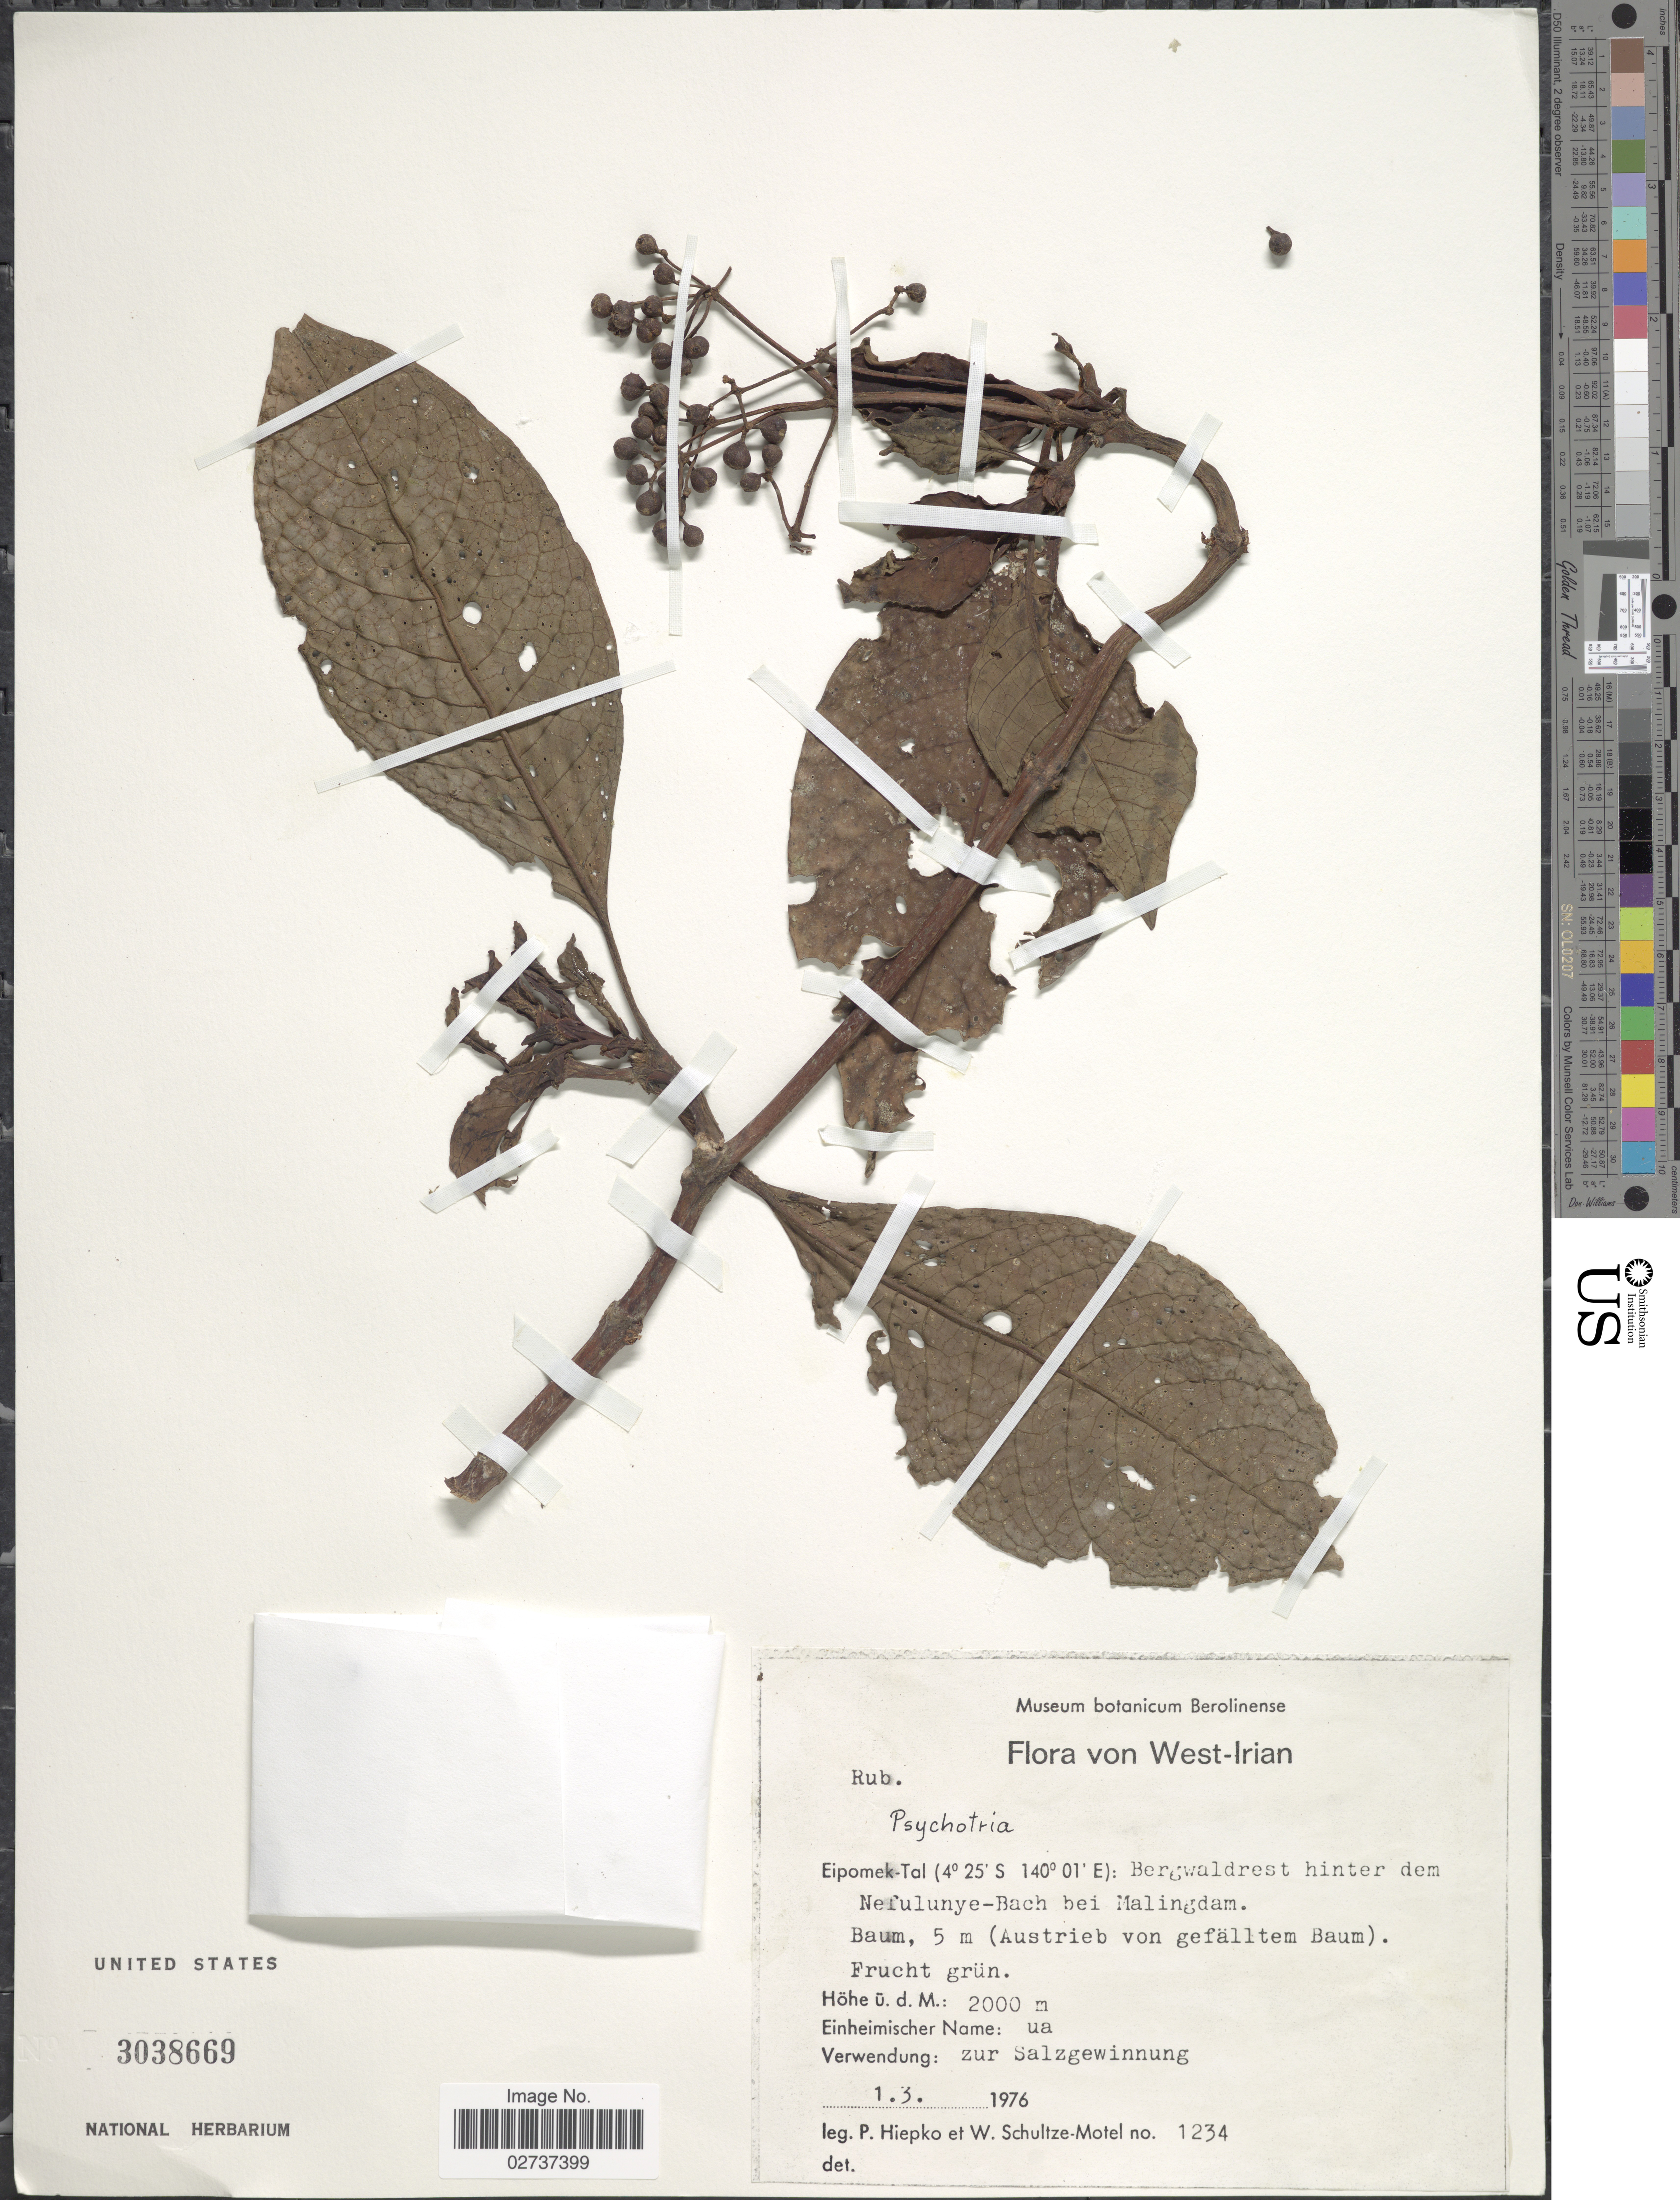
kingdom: Plantae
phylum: Tracheophyta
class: Magnoliopsida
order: Gentianales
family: Rubiaceae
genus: Psychotria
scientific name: Psychotria sp.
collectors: P. H. Hiepko & W. Schultze-Motel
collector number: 1234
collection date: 1976-03-01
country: Indonesia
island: New Guinea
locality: West- Irian. Eipomek- Tal: Bergwaldrest hinter dem Nefulunye- Bach bei Malingdam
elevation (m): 2000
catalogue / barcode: US 3038669